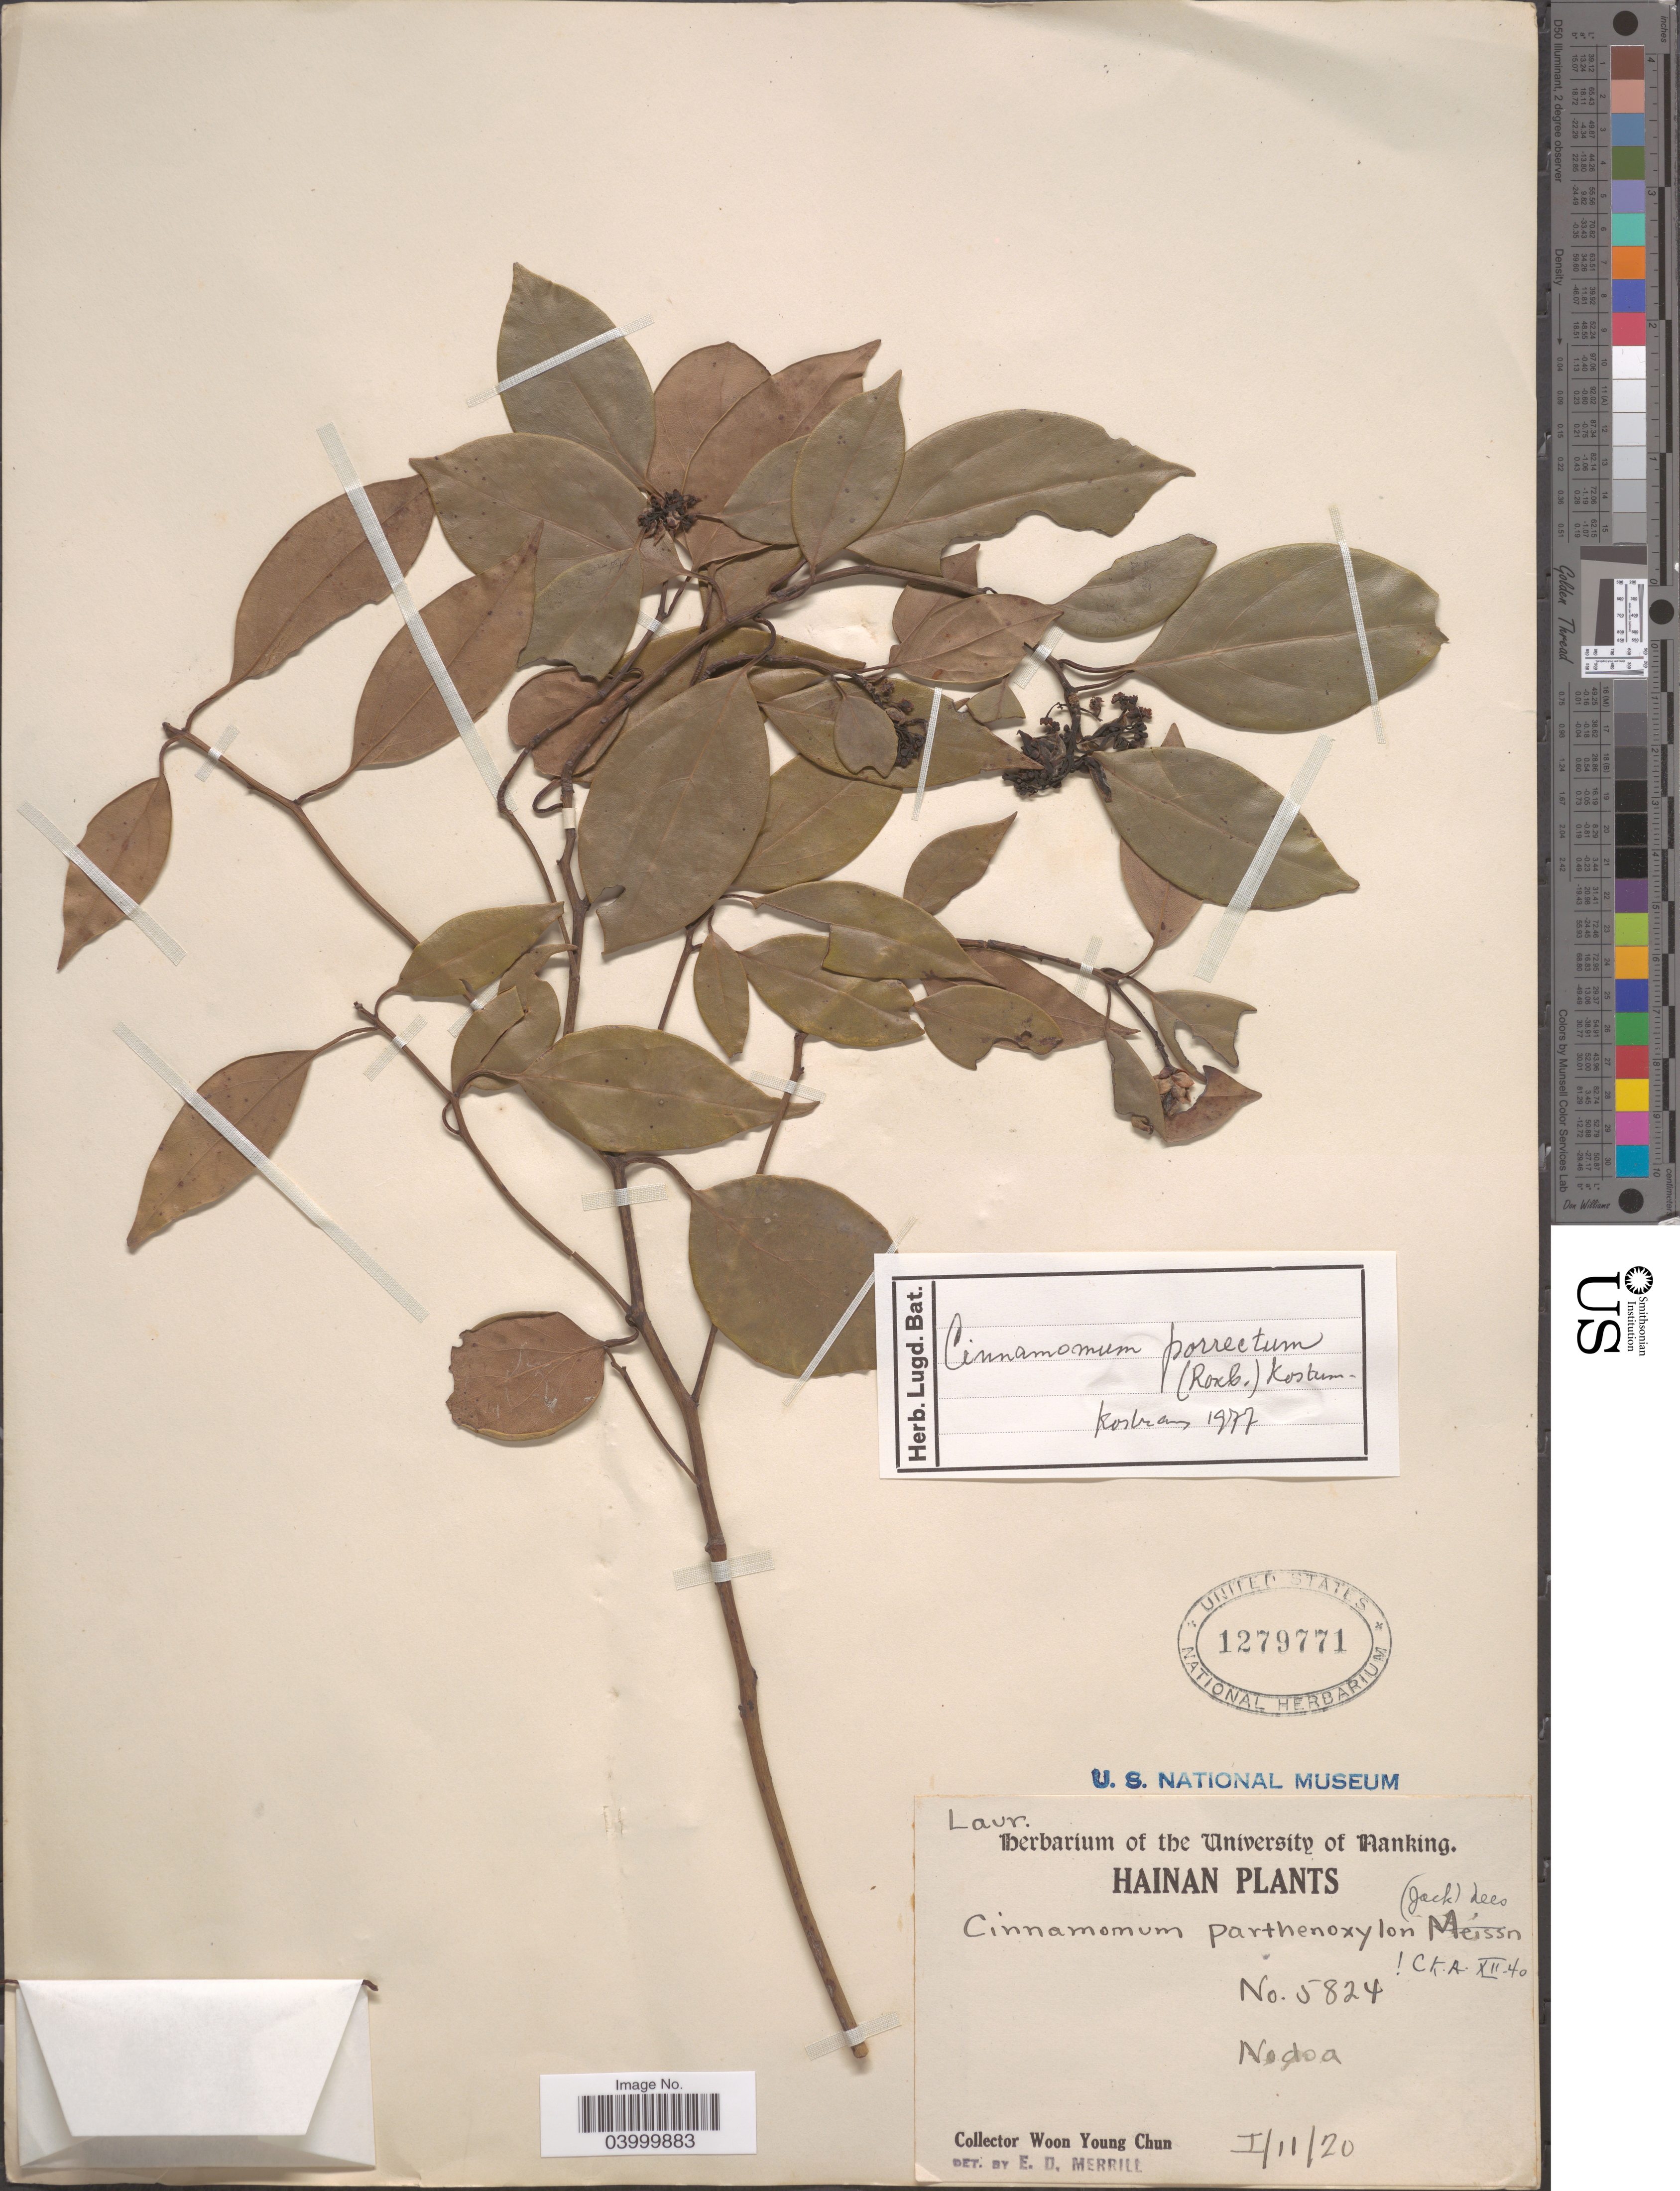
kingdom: Plantae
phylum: Tracheophyta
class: Magnoliopsida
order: Laurales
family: Lauraceae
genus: Cinnamomum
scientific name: Cinnamomum porrectum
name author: (Roxb.) Kosterm.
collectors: W. Y. Chun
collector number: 5824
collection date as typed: Transcribed d/m/y: 11/1/20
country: China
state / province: Hainan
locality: Nodoa.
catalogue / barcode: US 1279771